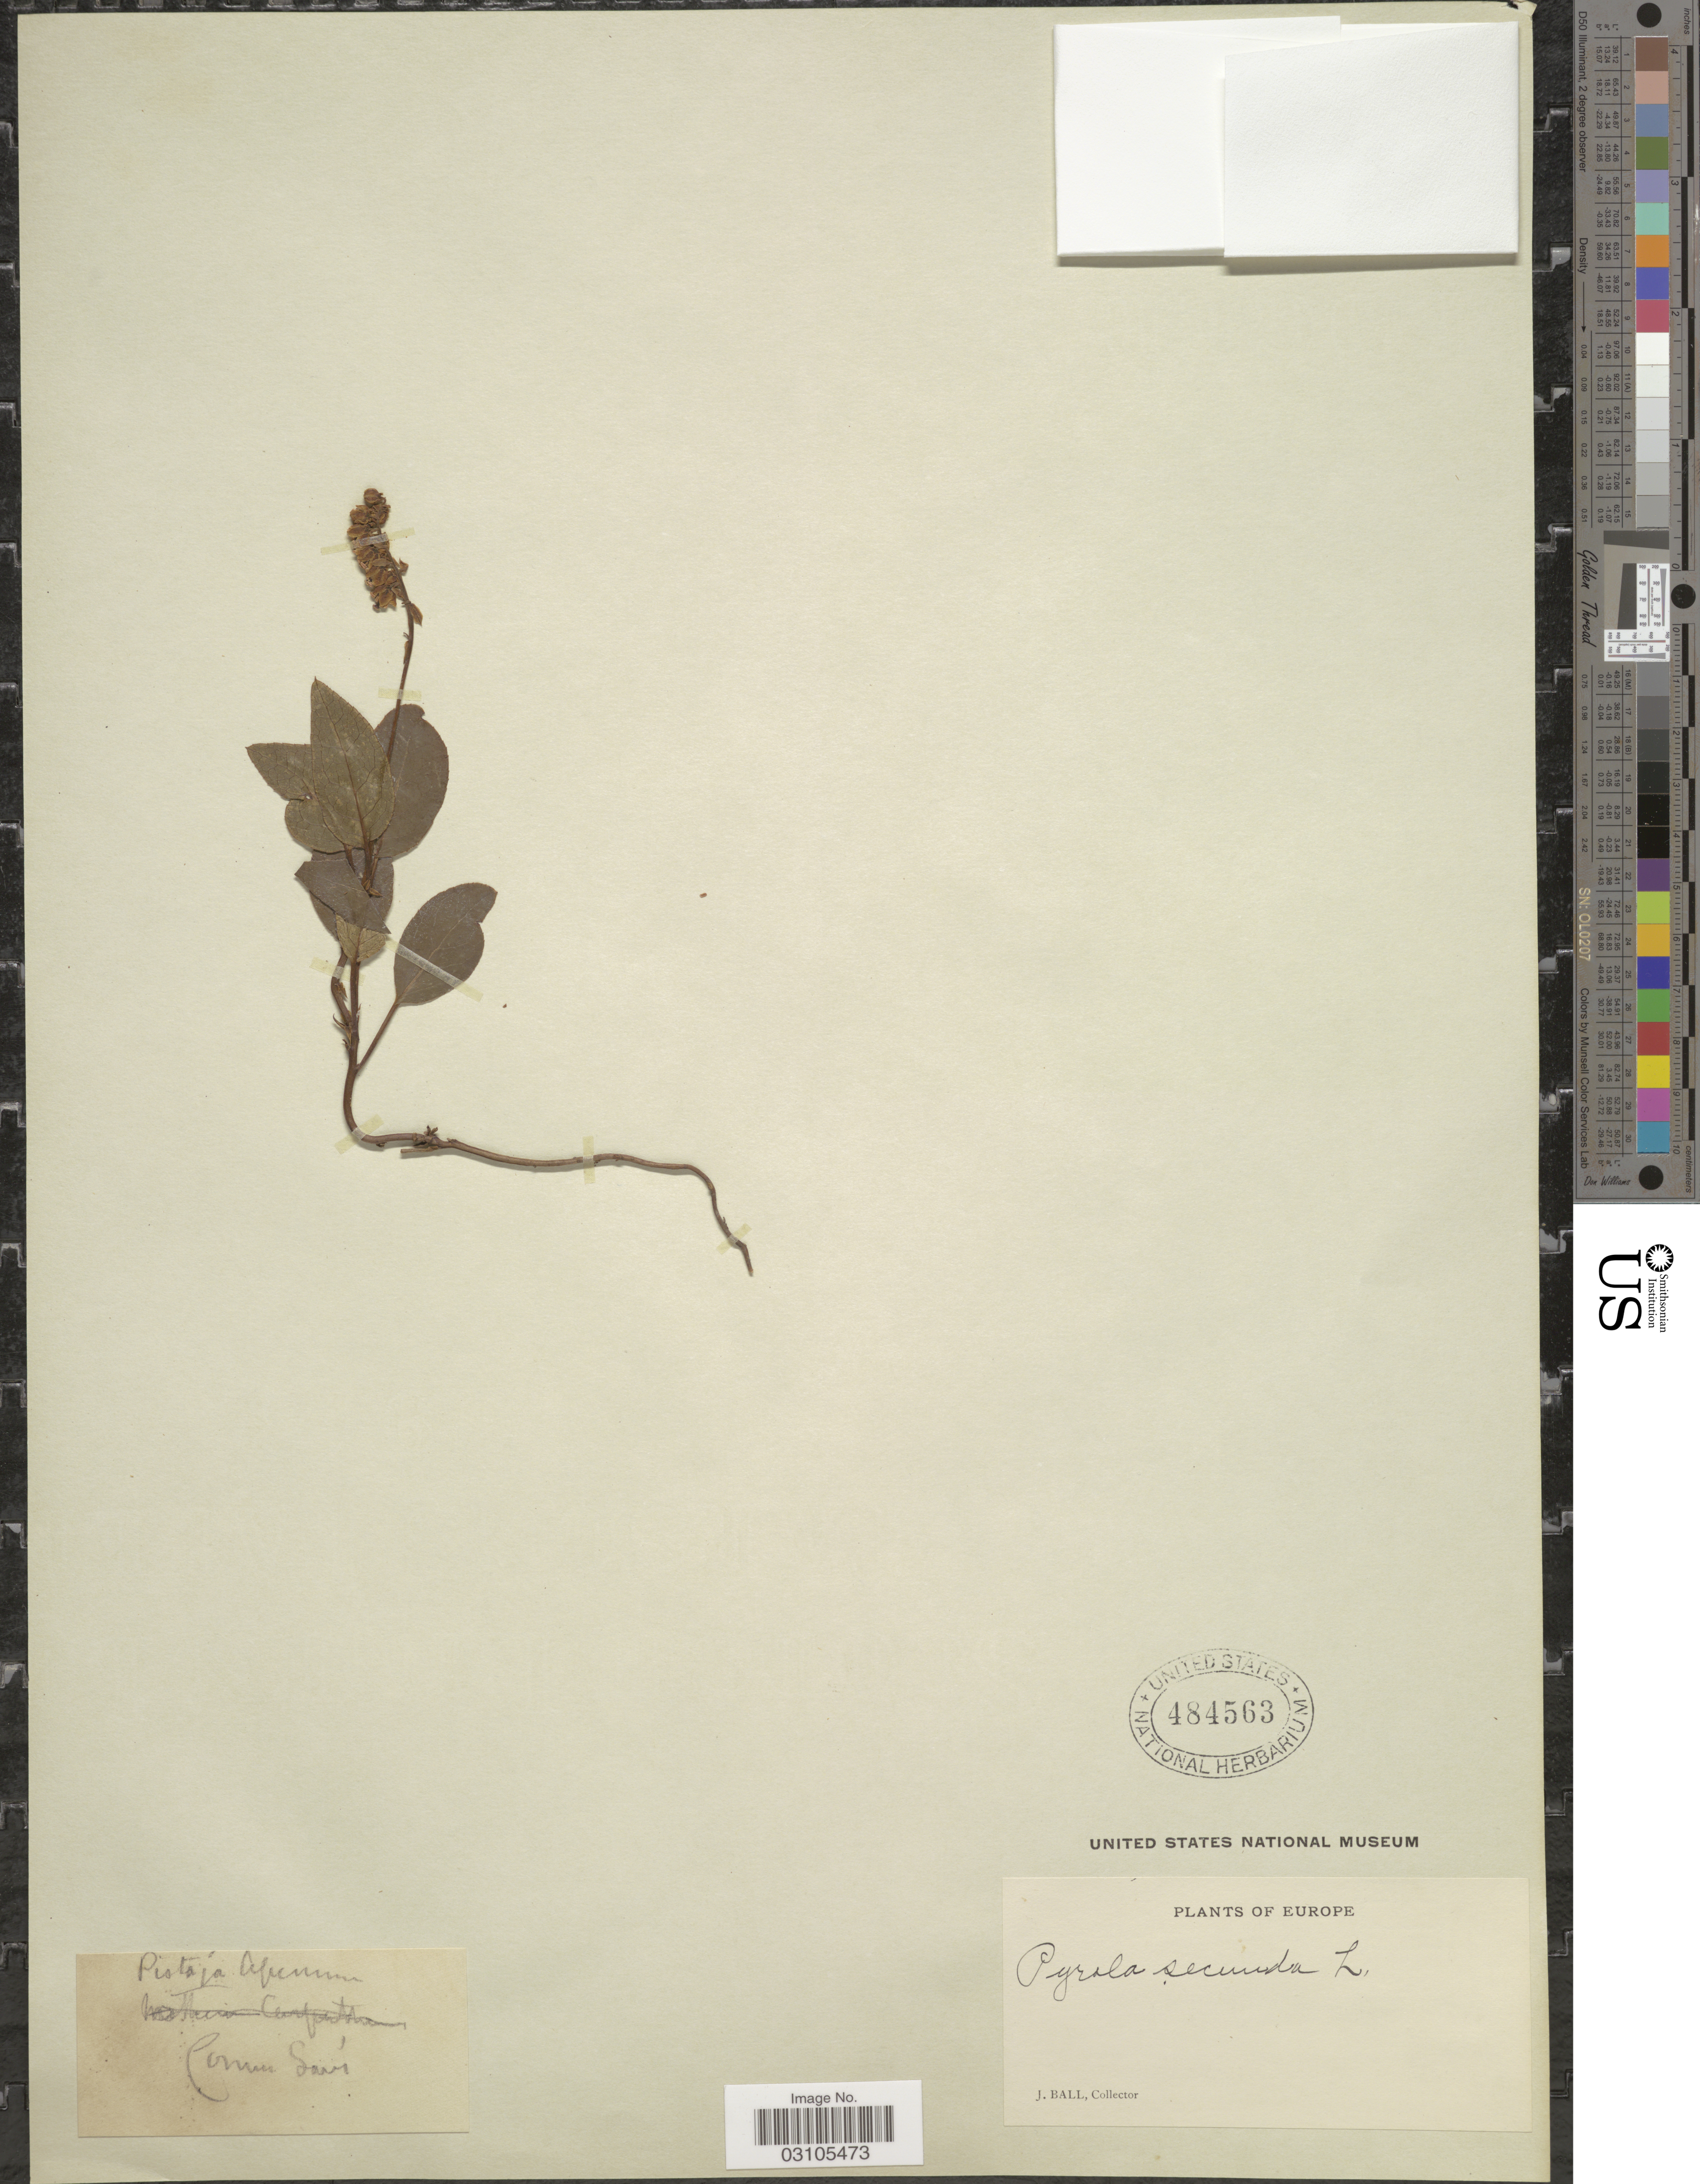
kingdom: Plantae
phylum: Tracheophyta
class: Magnoliopsida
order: Ericales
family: Ericaceae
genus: Orthilia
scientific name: Orthilia secunda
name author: (L.) House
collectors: J. Ball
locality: [illegible text] Saví, Europe.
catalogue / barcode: US 484563